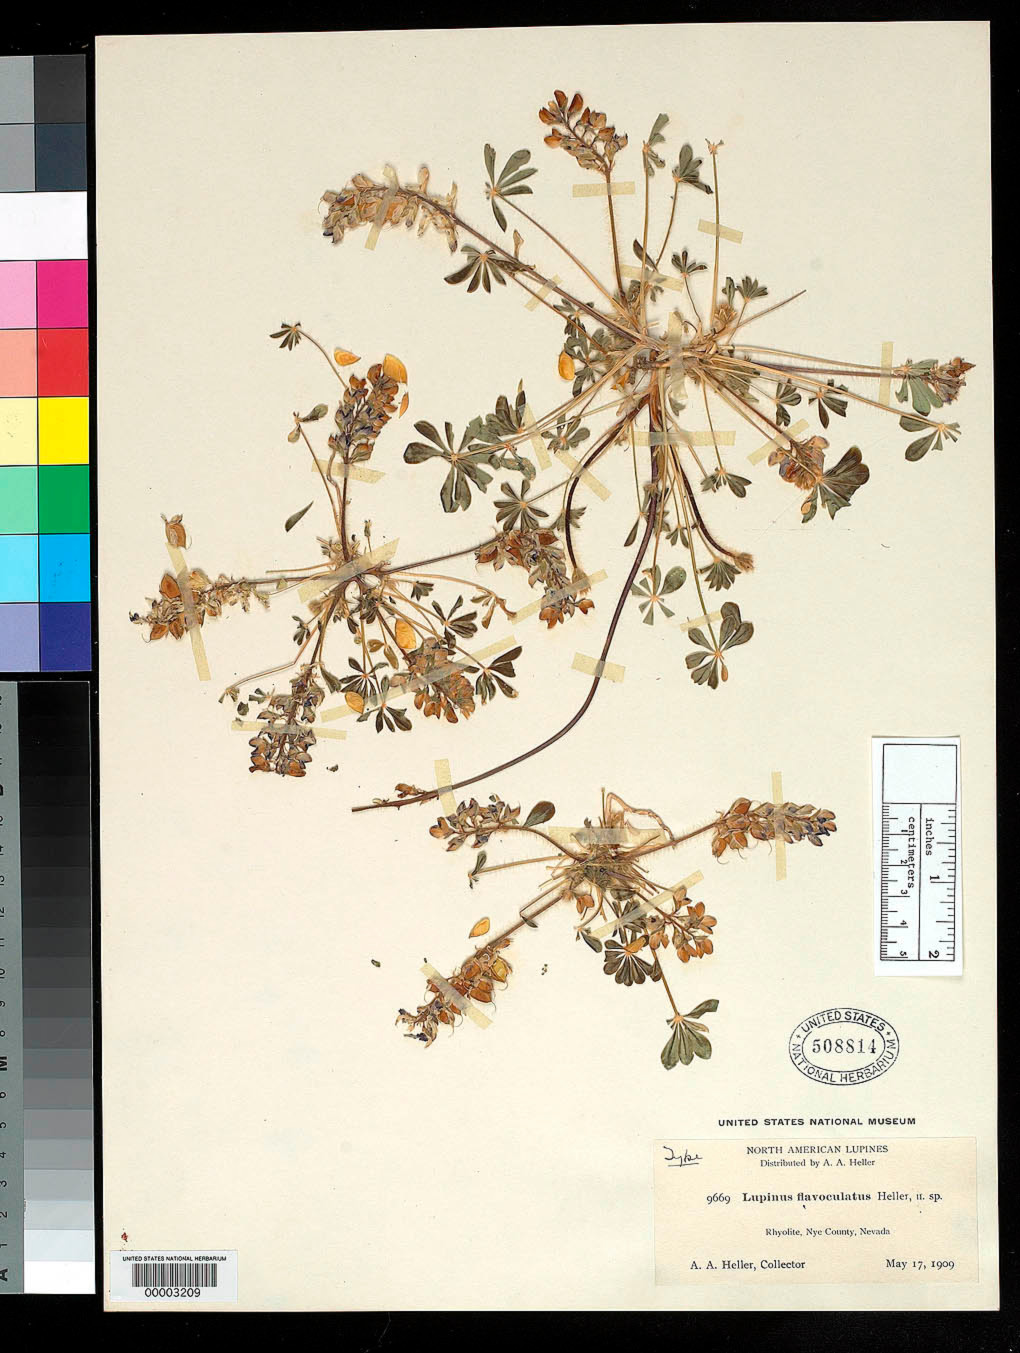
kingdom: Plantae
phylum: Tracheophyta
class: Magnoliopsida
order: Fabales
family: Fabaceae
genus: Lupinus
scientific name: Lupinus flavoculatus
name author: A. Heller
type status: Isotype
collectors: A. A. Heller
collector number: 9669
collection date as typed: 17 May 1909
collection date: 1909-05-17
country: United States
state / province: Nevada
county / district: Nye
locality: Rhyolite, Ladd Mt.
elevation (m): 1090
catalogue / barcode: US 508814